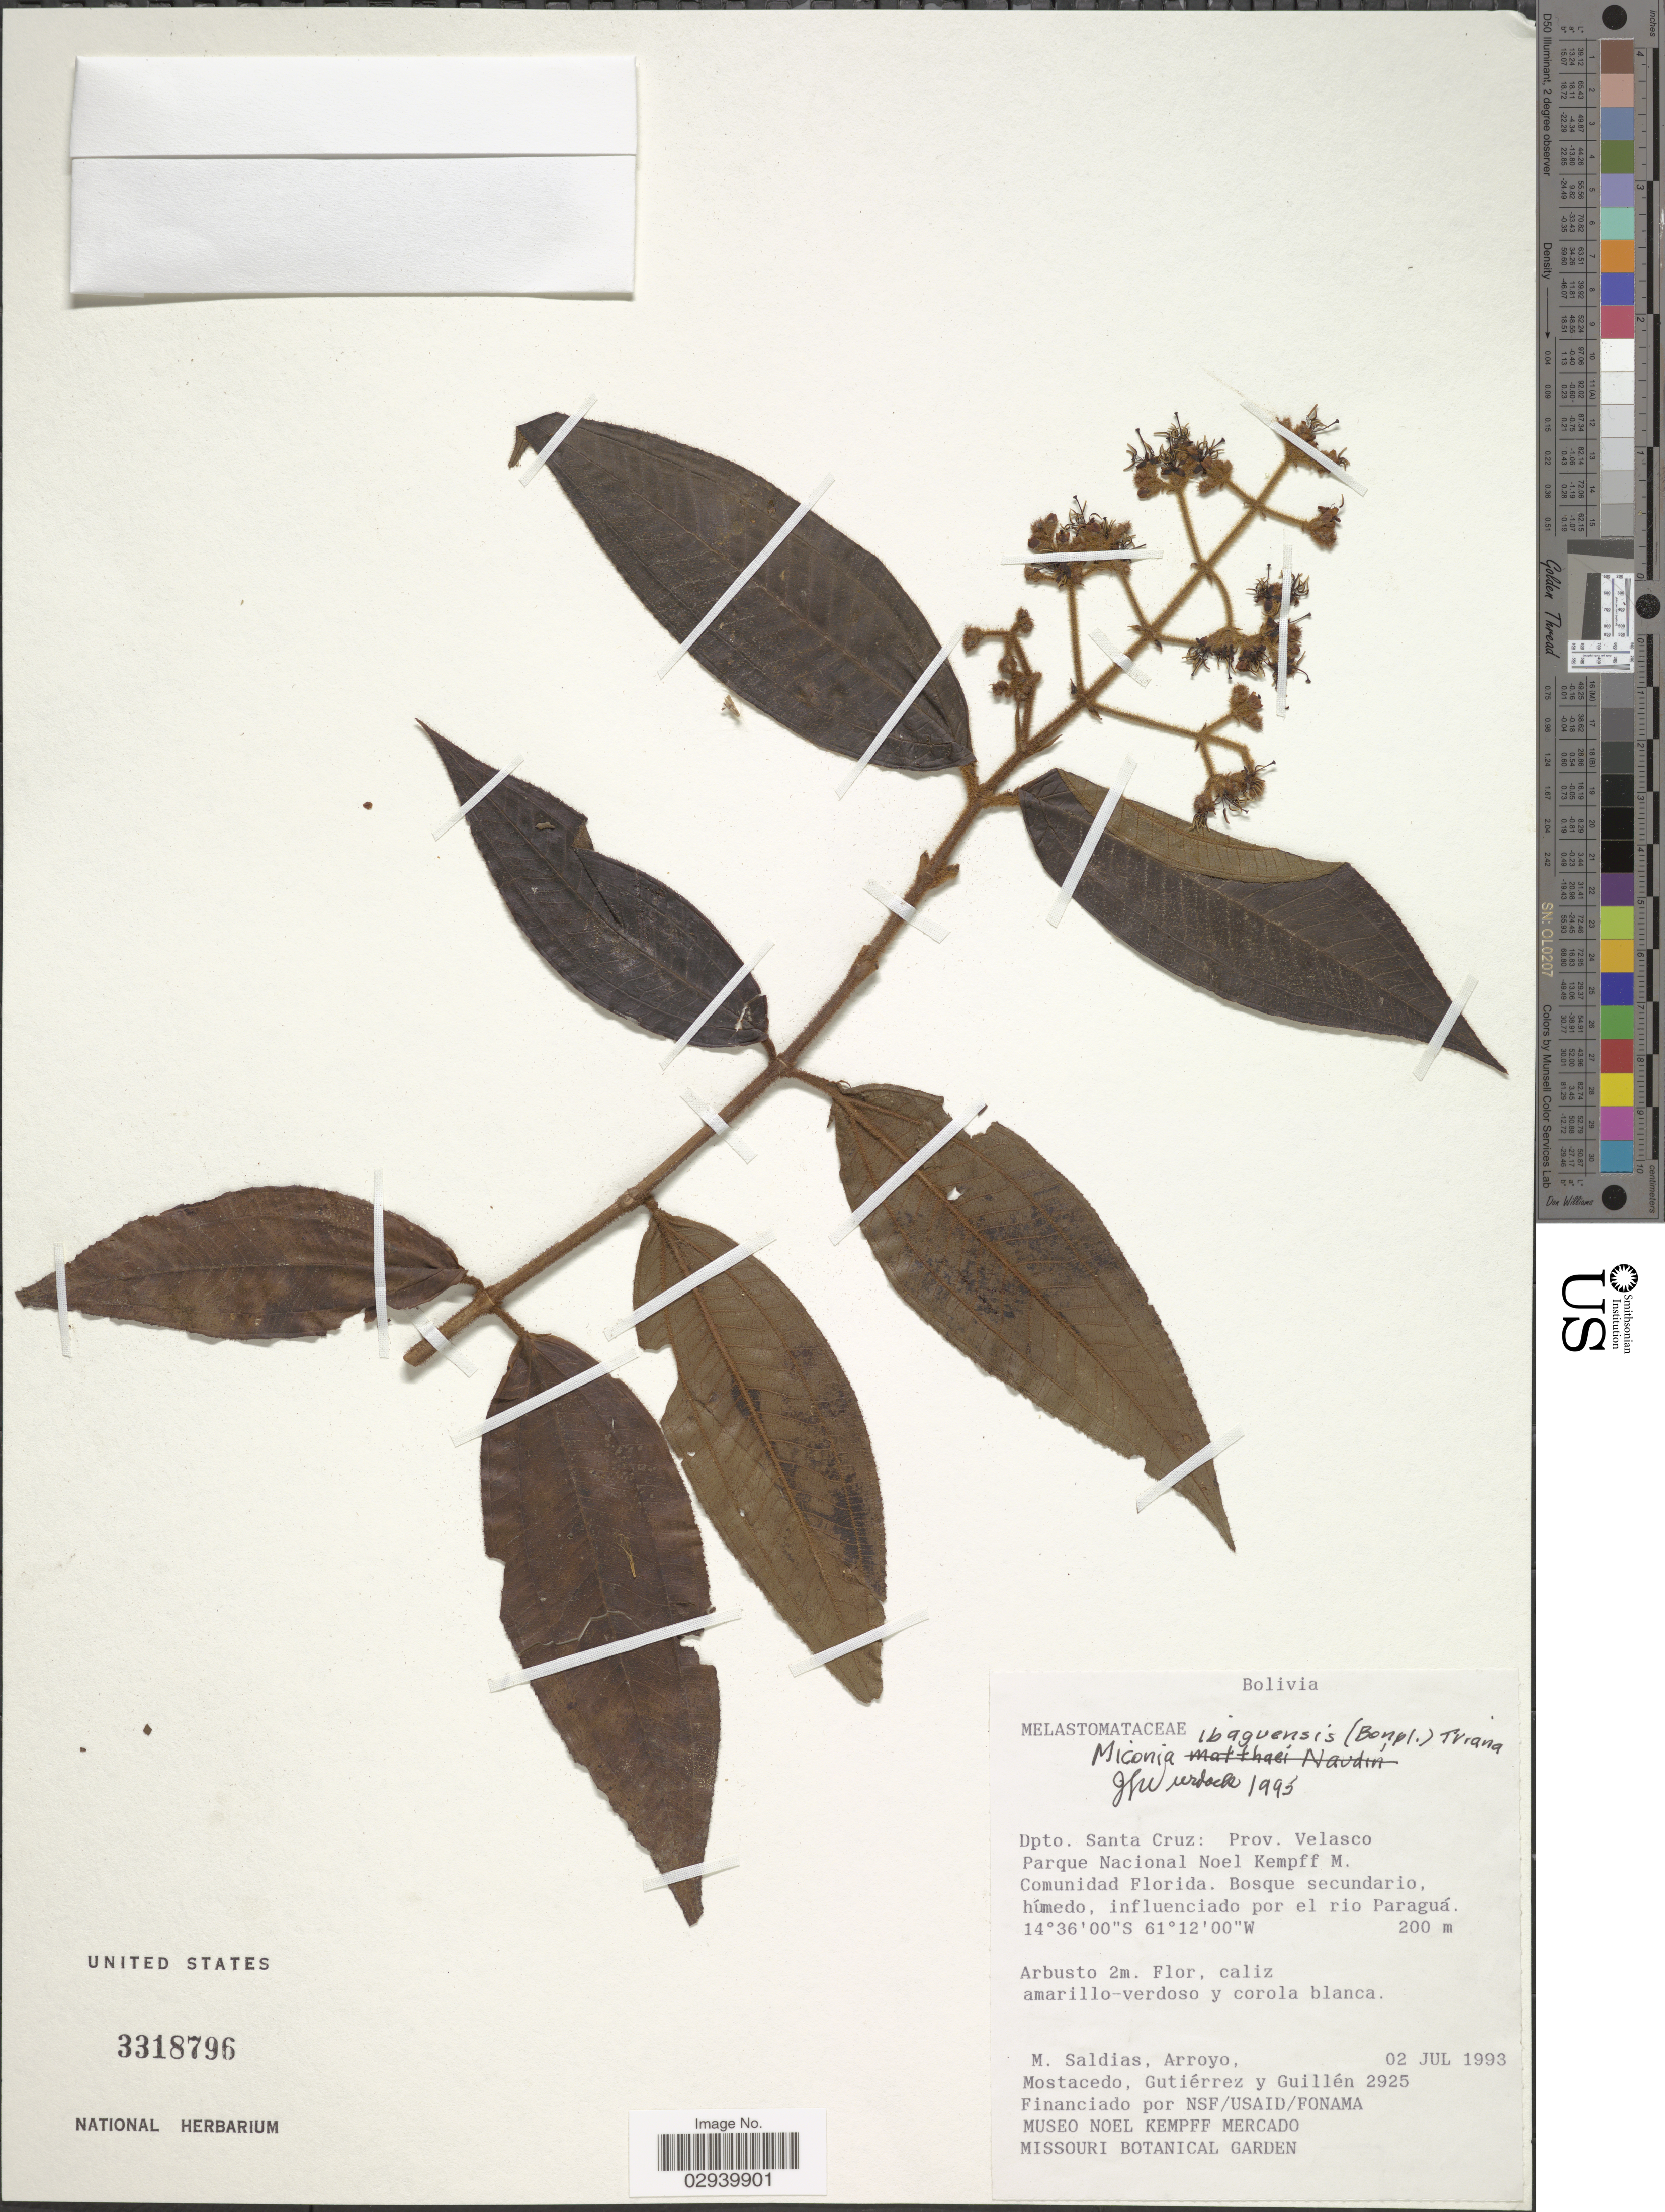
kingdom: Plantae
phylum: Tracheophyta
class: Magnoliopsida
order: Myrtales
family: Melastomataceae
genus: Miconia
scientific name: Miconia ibaguensis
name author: (Bonpl.) Triana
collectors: M. Saldias, Arroyo, --, Mostacedo, --, Gutiérrez, -- & -- Guillen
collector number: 2925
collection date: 1993-07-02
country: Bolivia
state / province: Santa Cruz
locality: Dpto. Santa Cruz: Prov. Velasco. Parque Nacional Noel Kempff M. Comunidad Florida. Bosque secundario, húmedo, influenciado por el rio Paraguá.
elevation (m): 200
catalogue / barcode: US 3318796